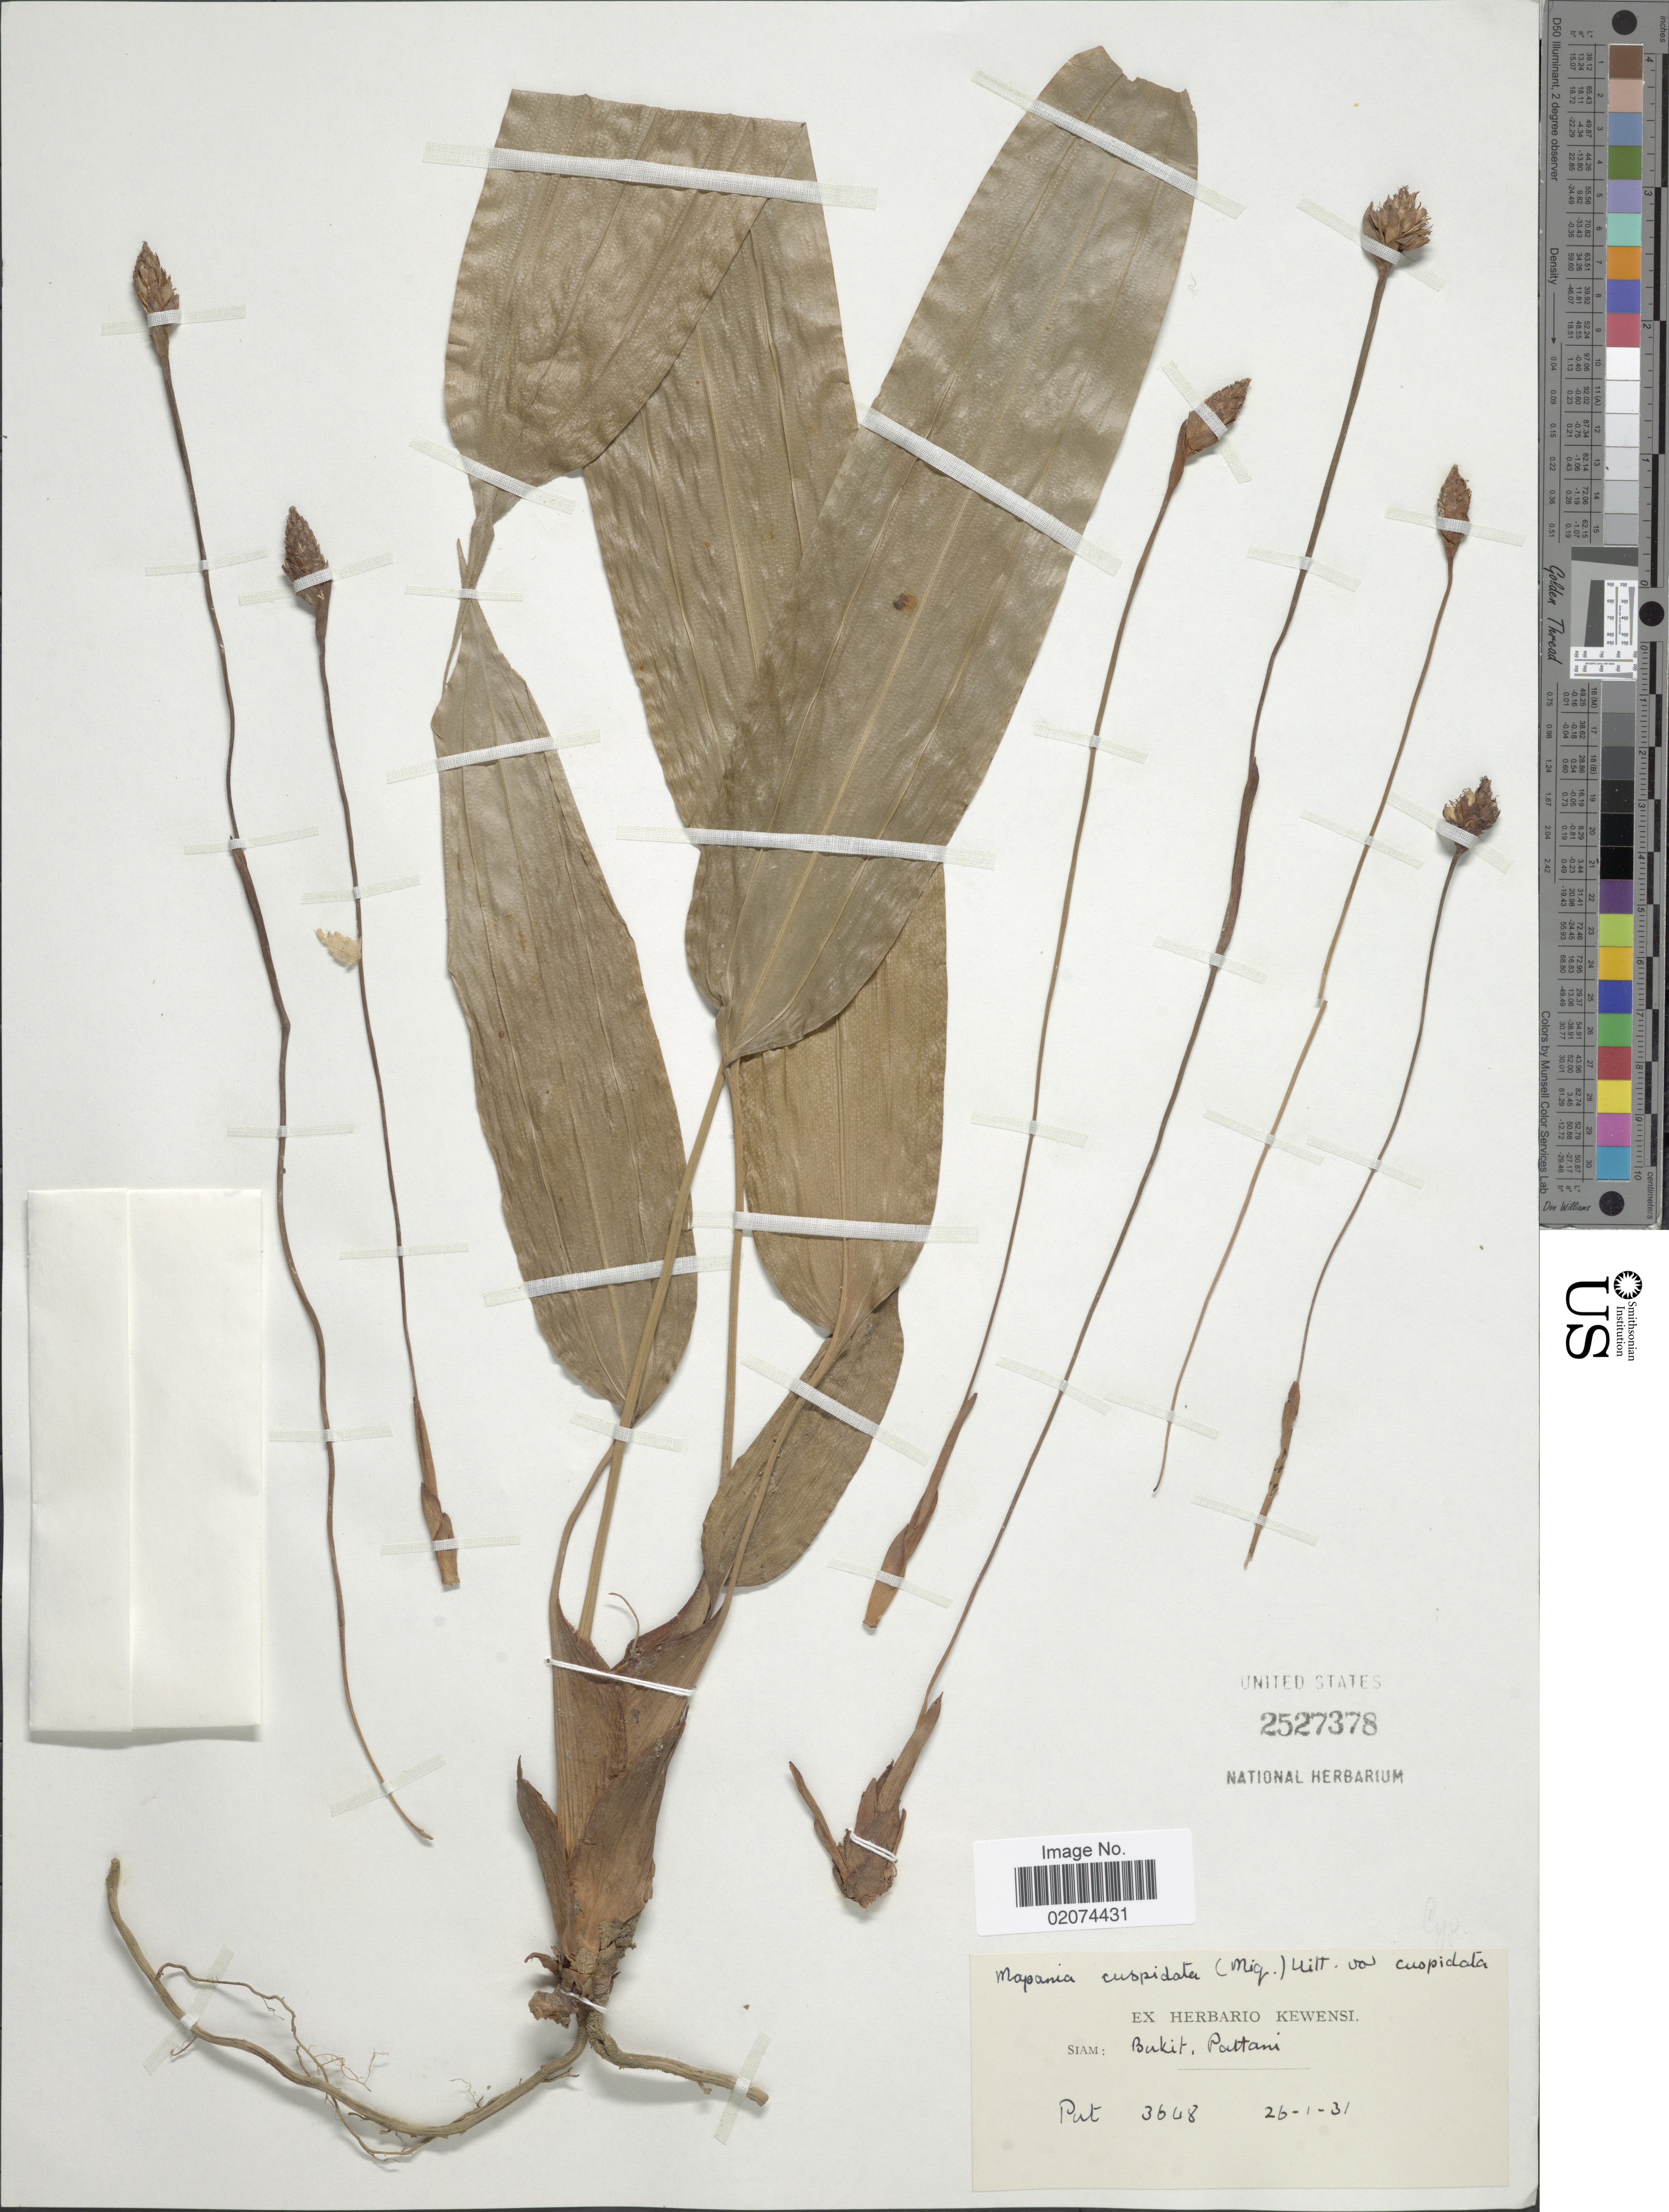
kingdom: Plantae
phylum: Tracheophyta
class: Liliopsida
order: Poales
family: Cyperaceae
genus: Mapania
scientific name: Mapania cuspidata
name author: (Miq.) Uittien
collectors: -. Put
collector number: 3648*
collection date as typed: Transcribed d/m/y: 26/1/31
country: Thailand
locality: Siam, Bukit, Pattani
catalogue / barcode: US 2527378